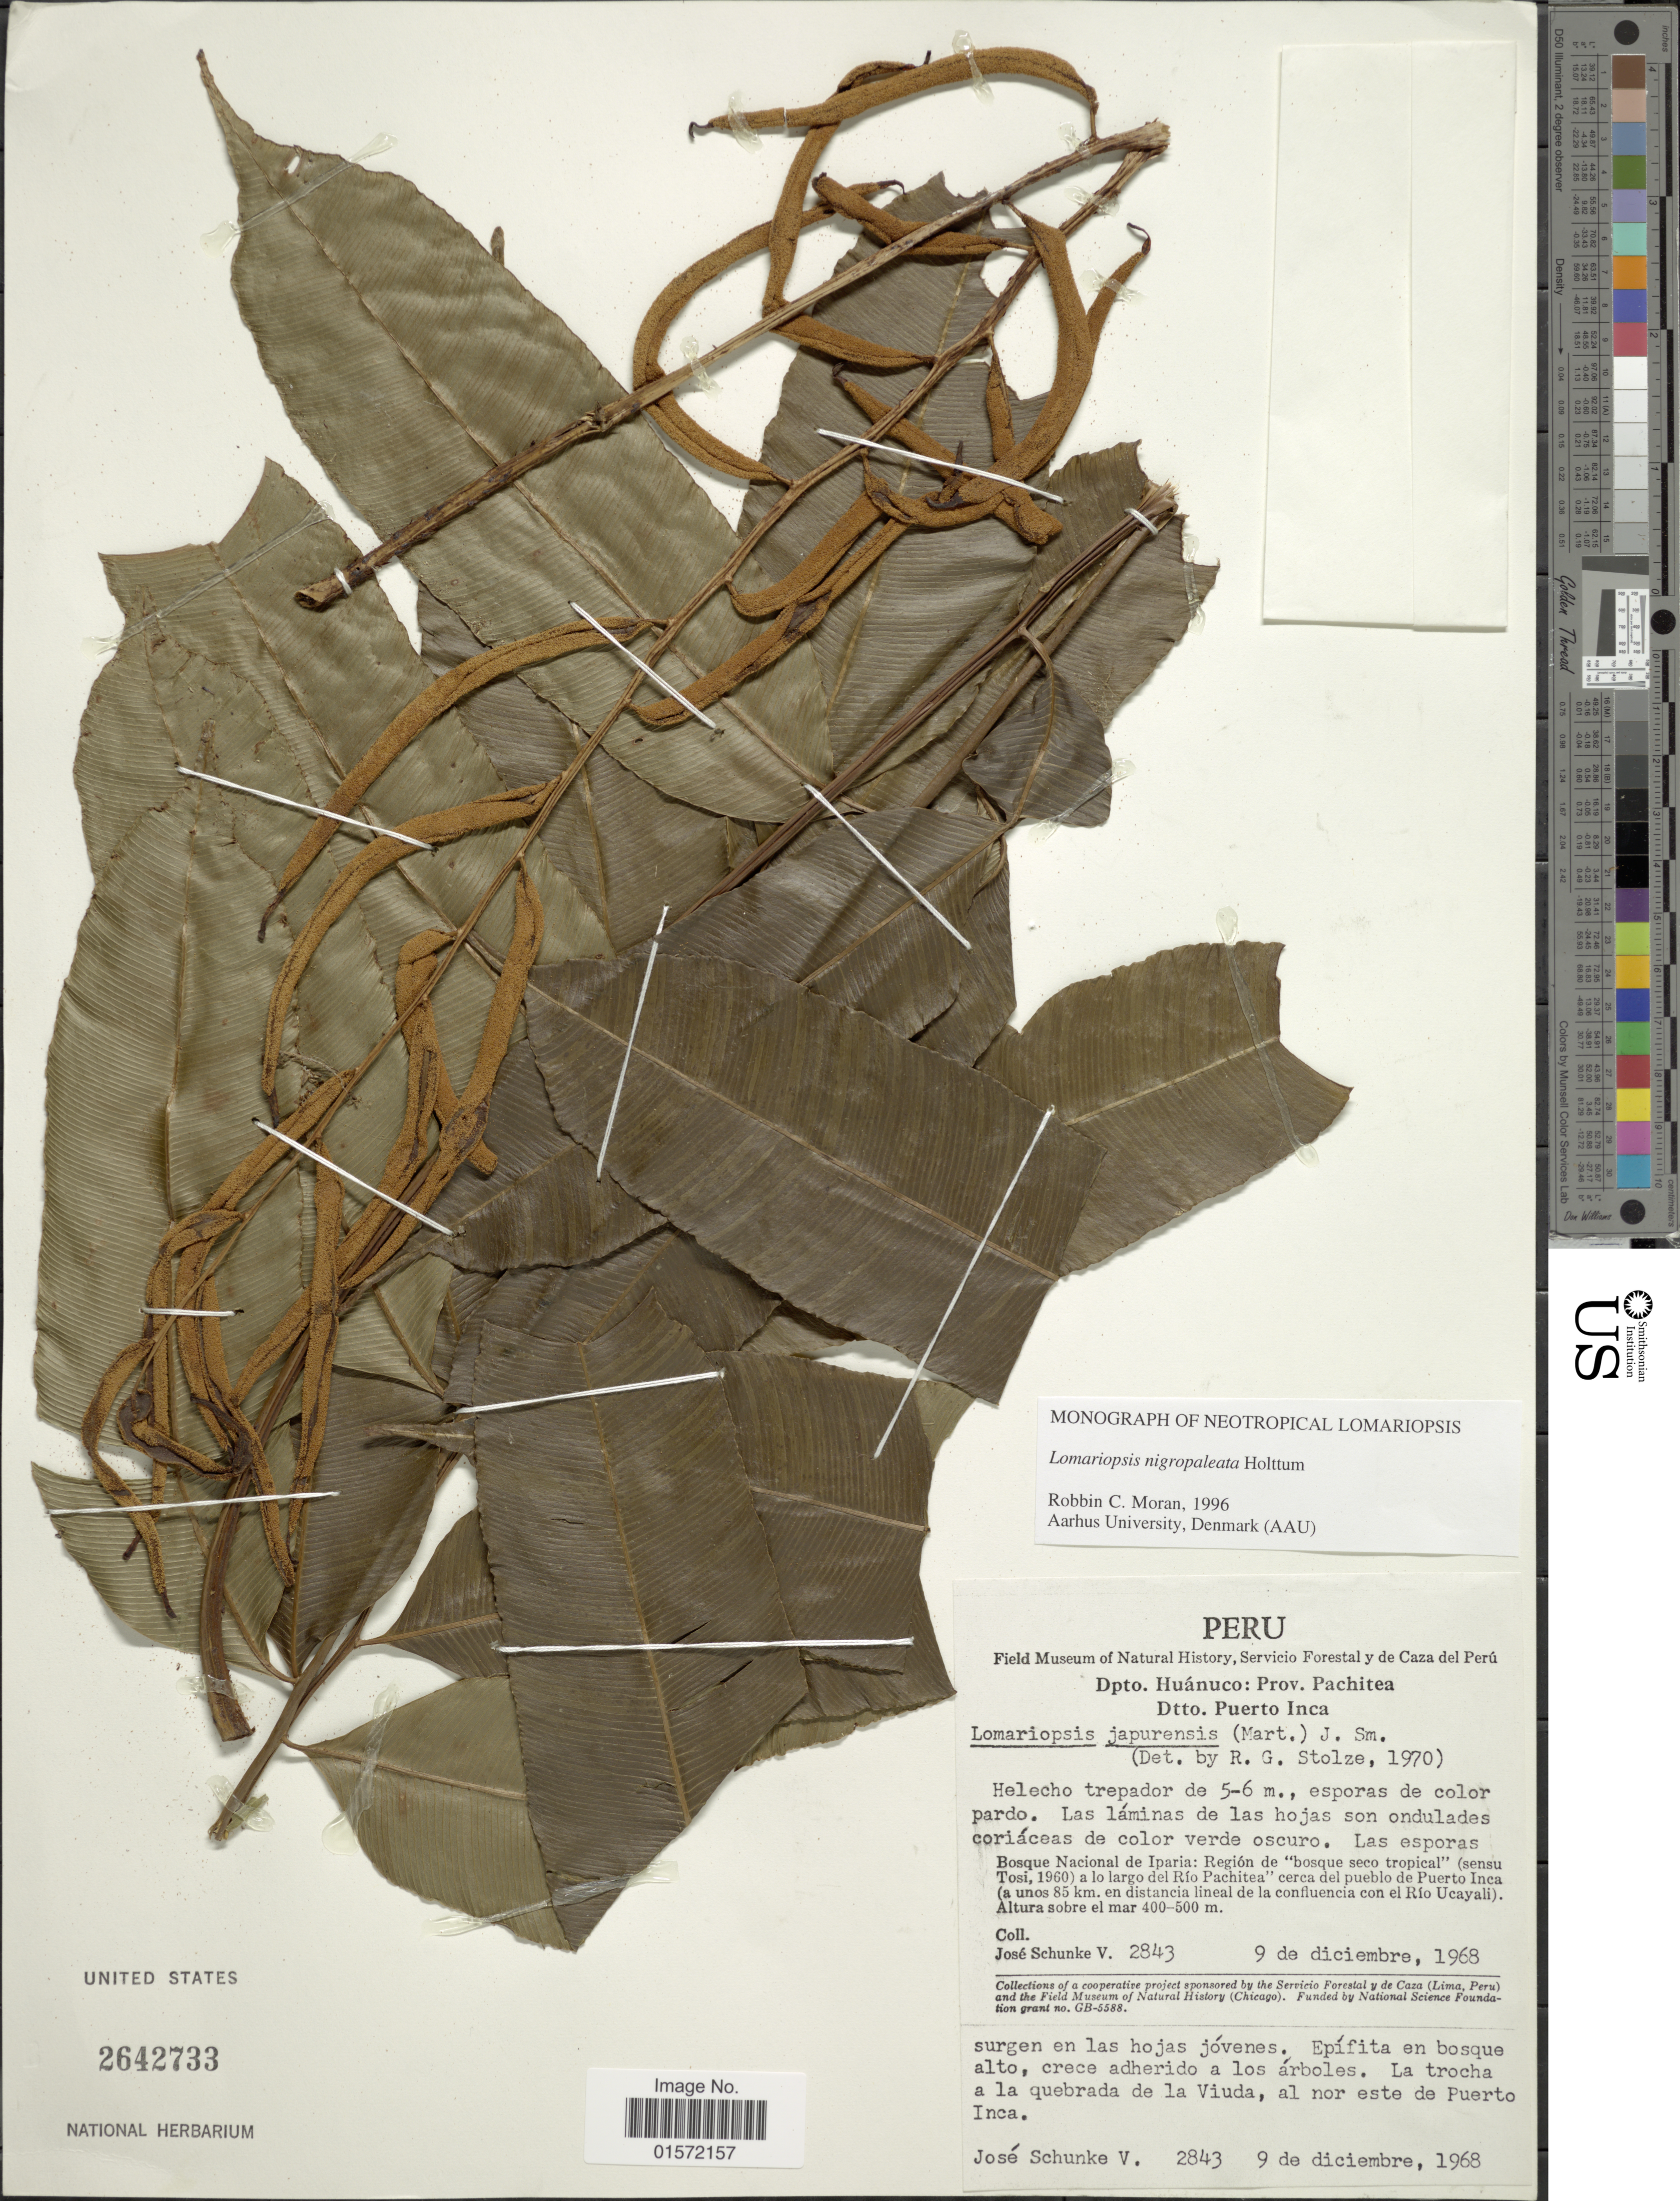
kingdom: Plantae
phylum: Tracheophyta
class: Polypodiopsida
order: Polypodiales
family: Lomariopsidaceae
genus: Lomariopsis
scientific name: Lomariopsis nigropaleata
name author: Holttum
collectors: J. Schunke Vigo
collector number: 2843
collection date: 1968-12-09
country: Peru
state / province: Huánuco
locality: Prov. Pachitea, Dtto. Puerto Inca, Bosque Nacional de Iparia: Región de bosque seco tropical (sensu Tosi, 1960) a lo largo del Río Pachitea cerca del pueblo de Puerto Inca (a unos 85 km. en distancia lineal de la confluencia con el Río Ucayali)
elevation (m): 400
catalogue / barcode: US 2642733